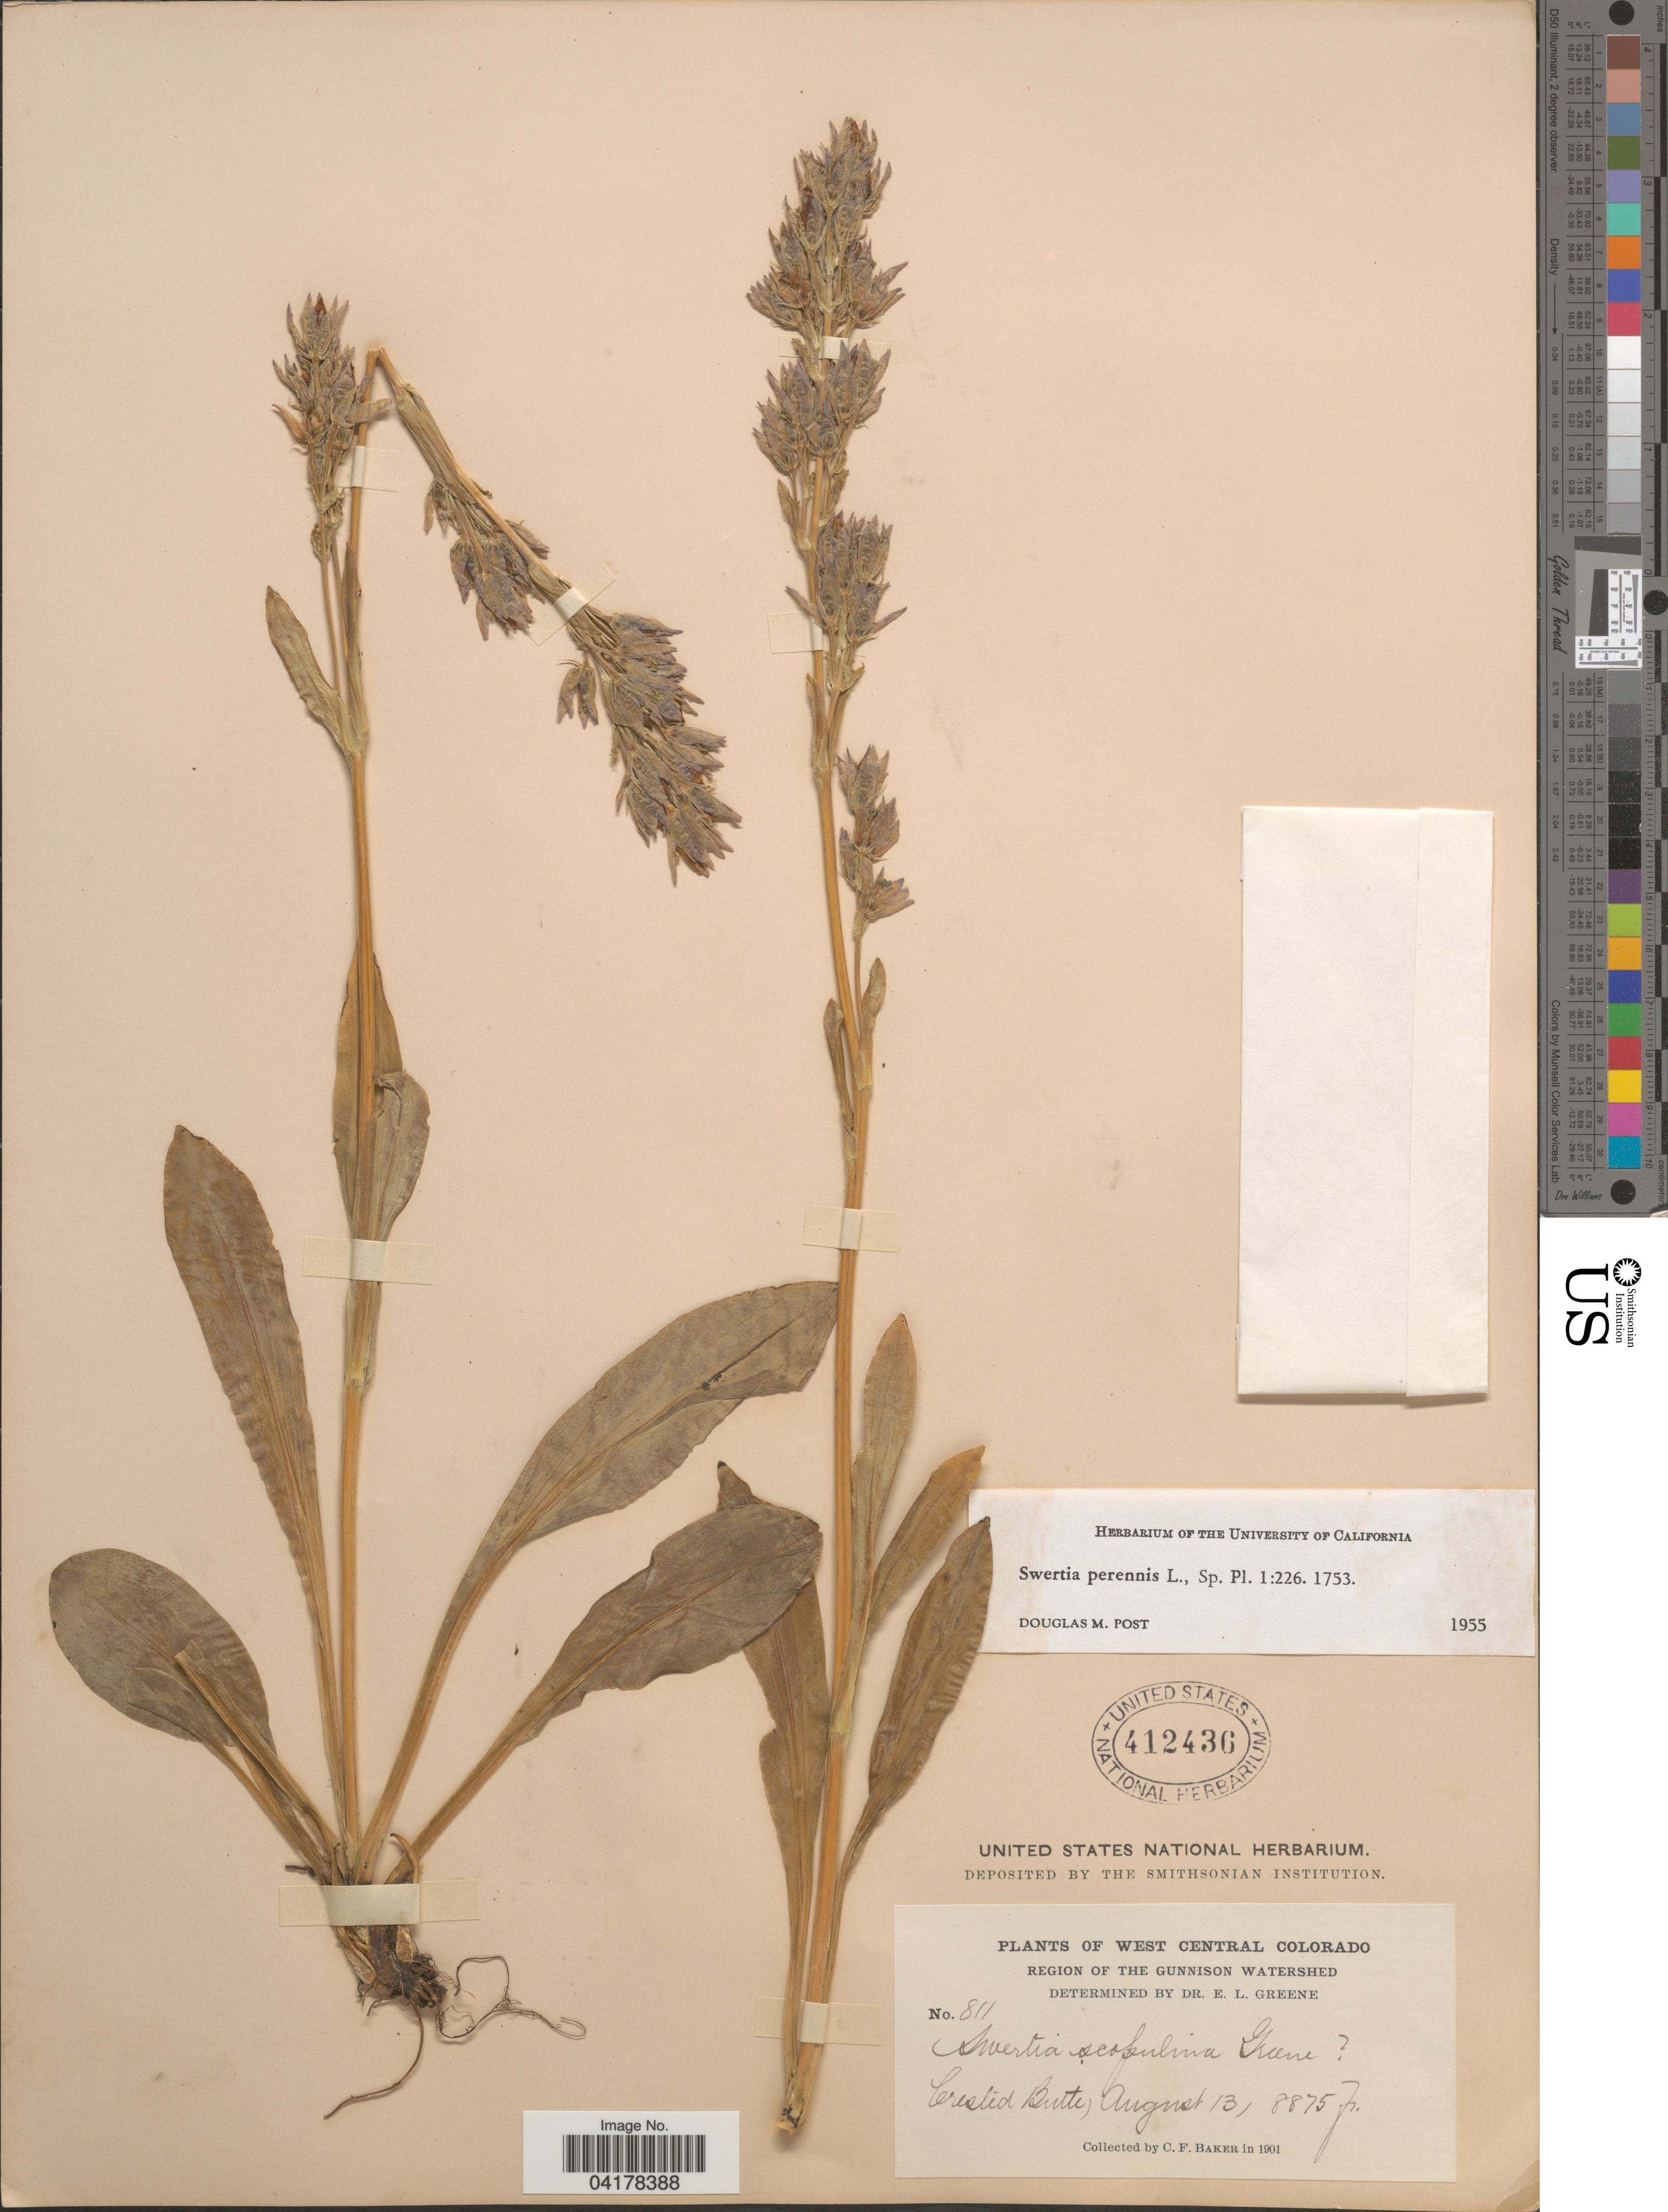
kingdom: Plantae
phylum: Tracheophyta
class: Magnoliopsida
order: Gentianales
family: Gentianaceae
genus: Swertia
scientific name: Swertia perennis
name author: L.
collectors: C. F. Baker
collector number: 811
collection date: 1901-08-13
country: United States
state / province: Colorado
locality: West Central Colorado. Region of the Gunnison Watershed. Crested Butte.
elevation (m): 2705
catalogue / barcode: US 412436